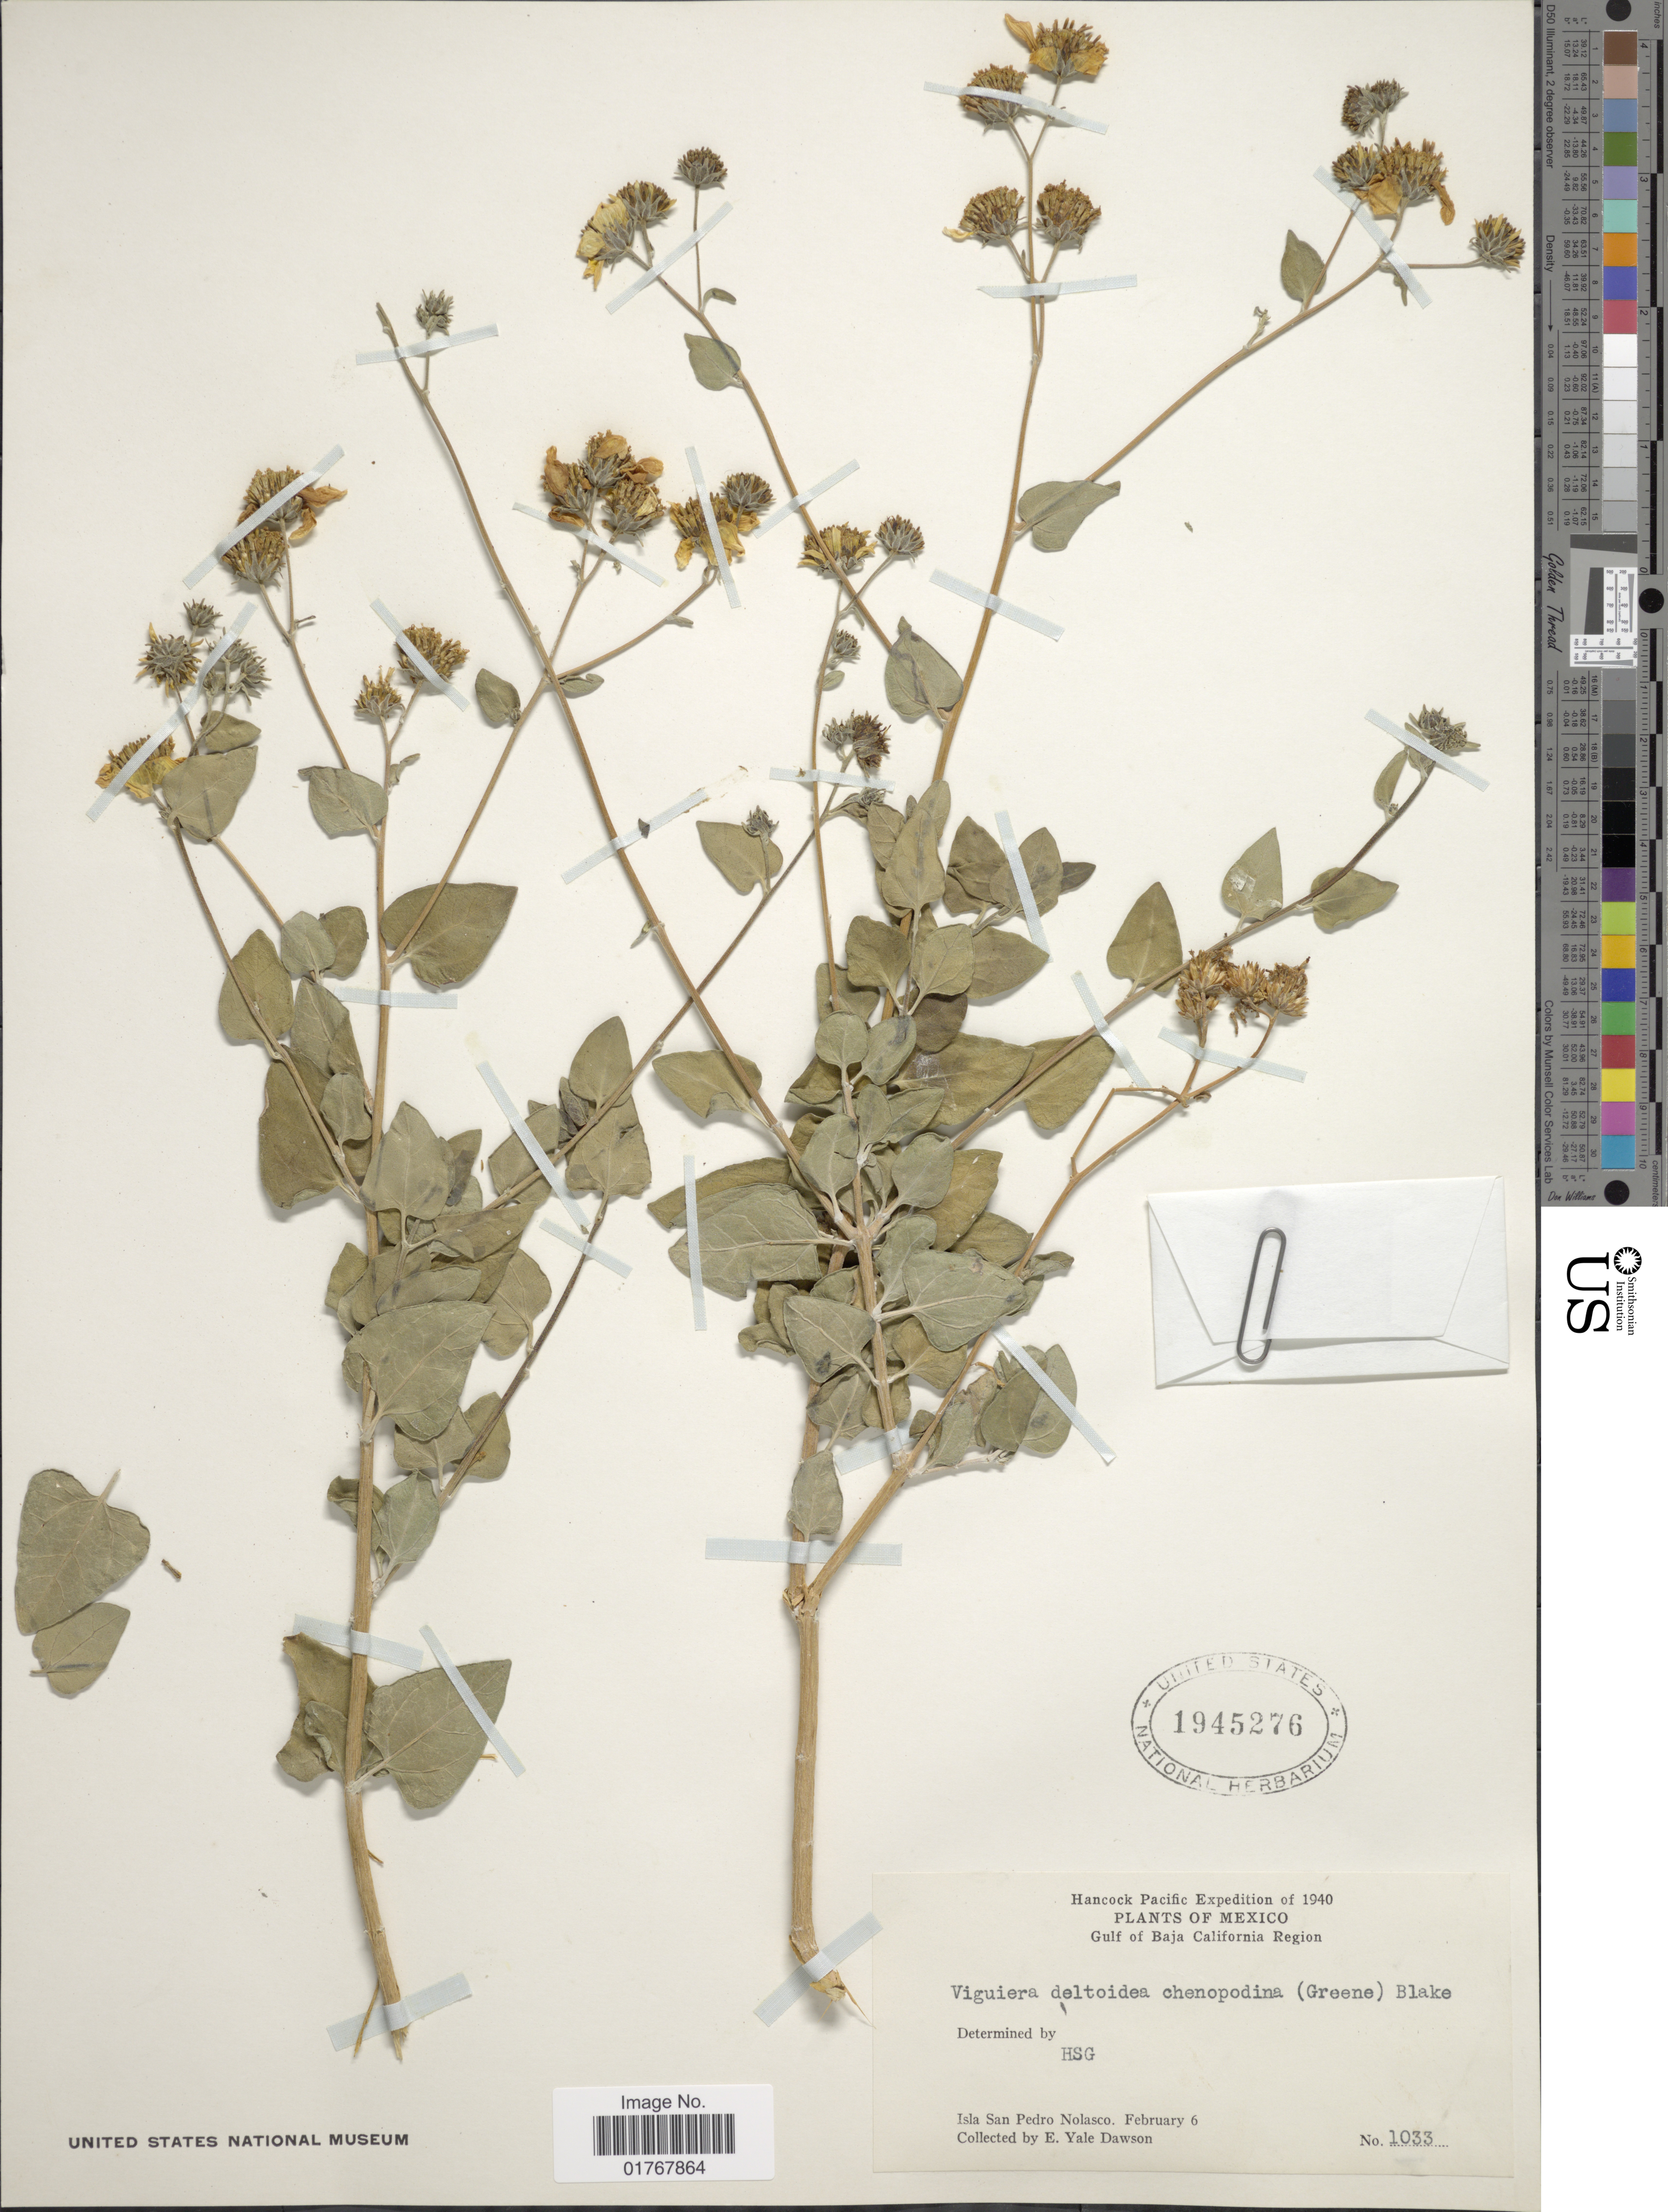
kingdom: Plantae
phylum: Tracheophyta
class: Magnoliopsida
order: Asterales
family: Asteraceae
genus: Viguiera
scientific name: Viguiera deltoidea var. chenopodina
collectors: N. Yensen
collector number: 1033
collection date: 1940-02-06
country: Mexico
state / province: Baja California Sur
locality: Gulf of Baja California, Isla San Pedro Nolasco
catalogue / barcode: US 1945276